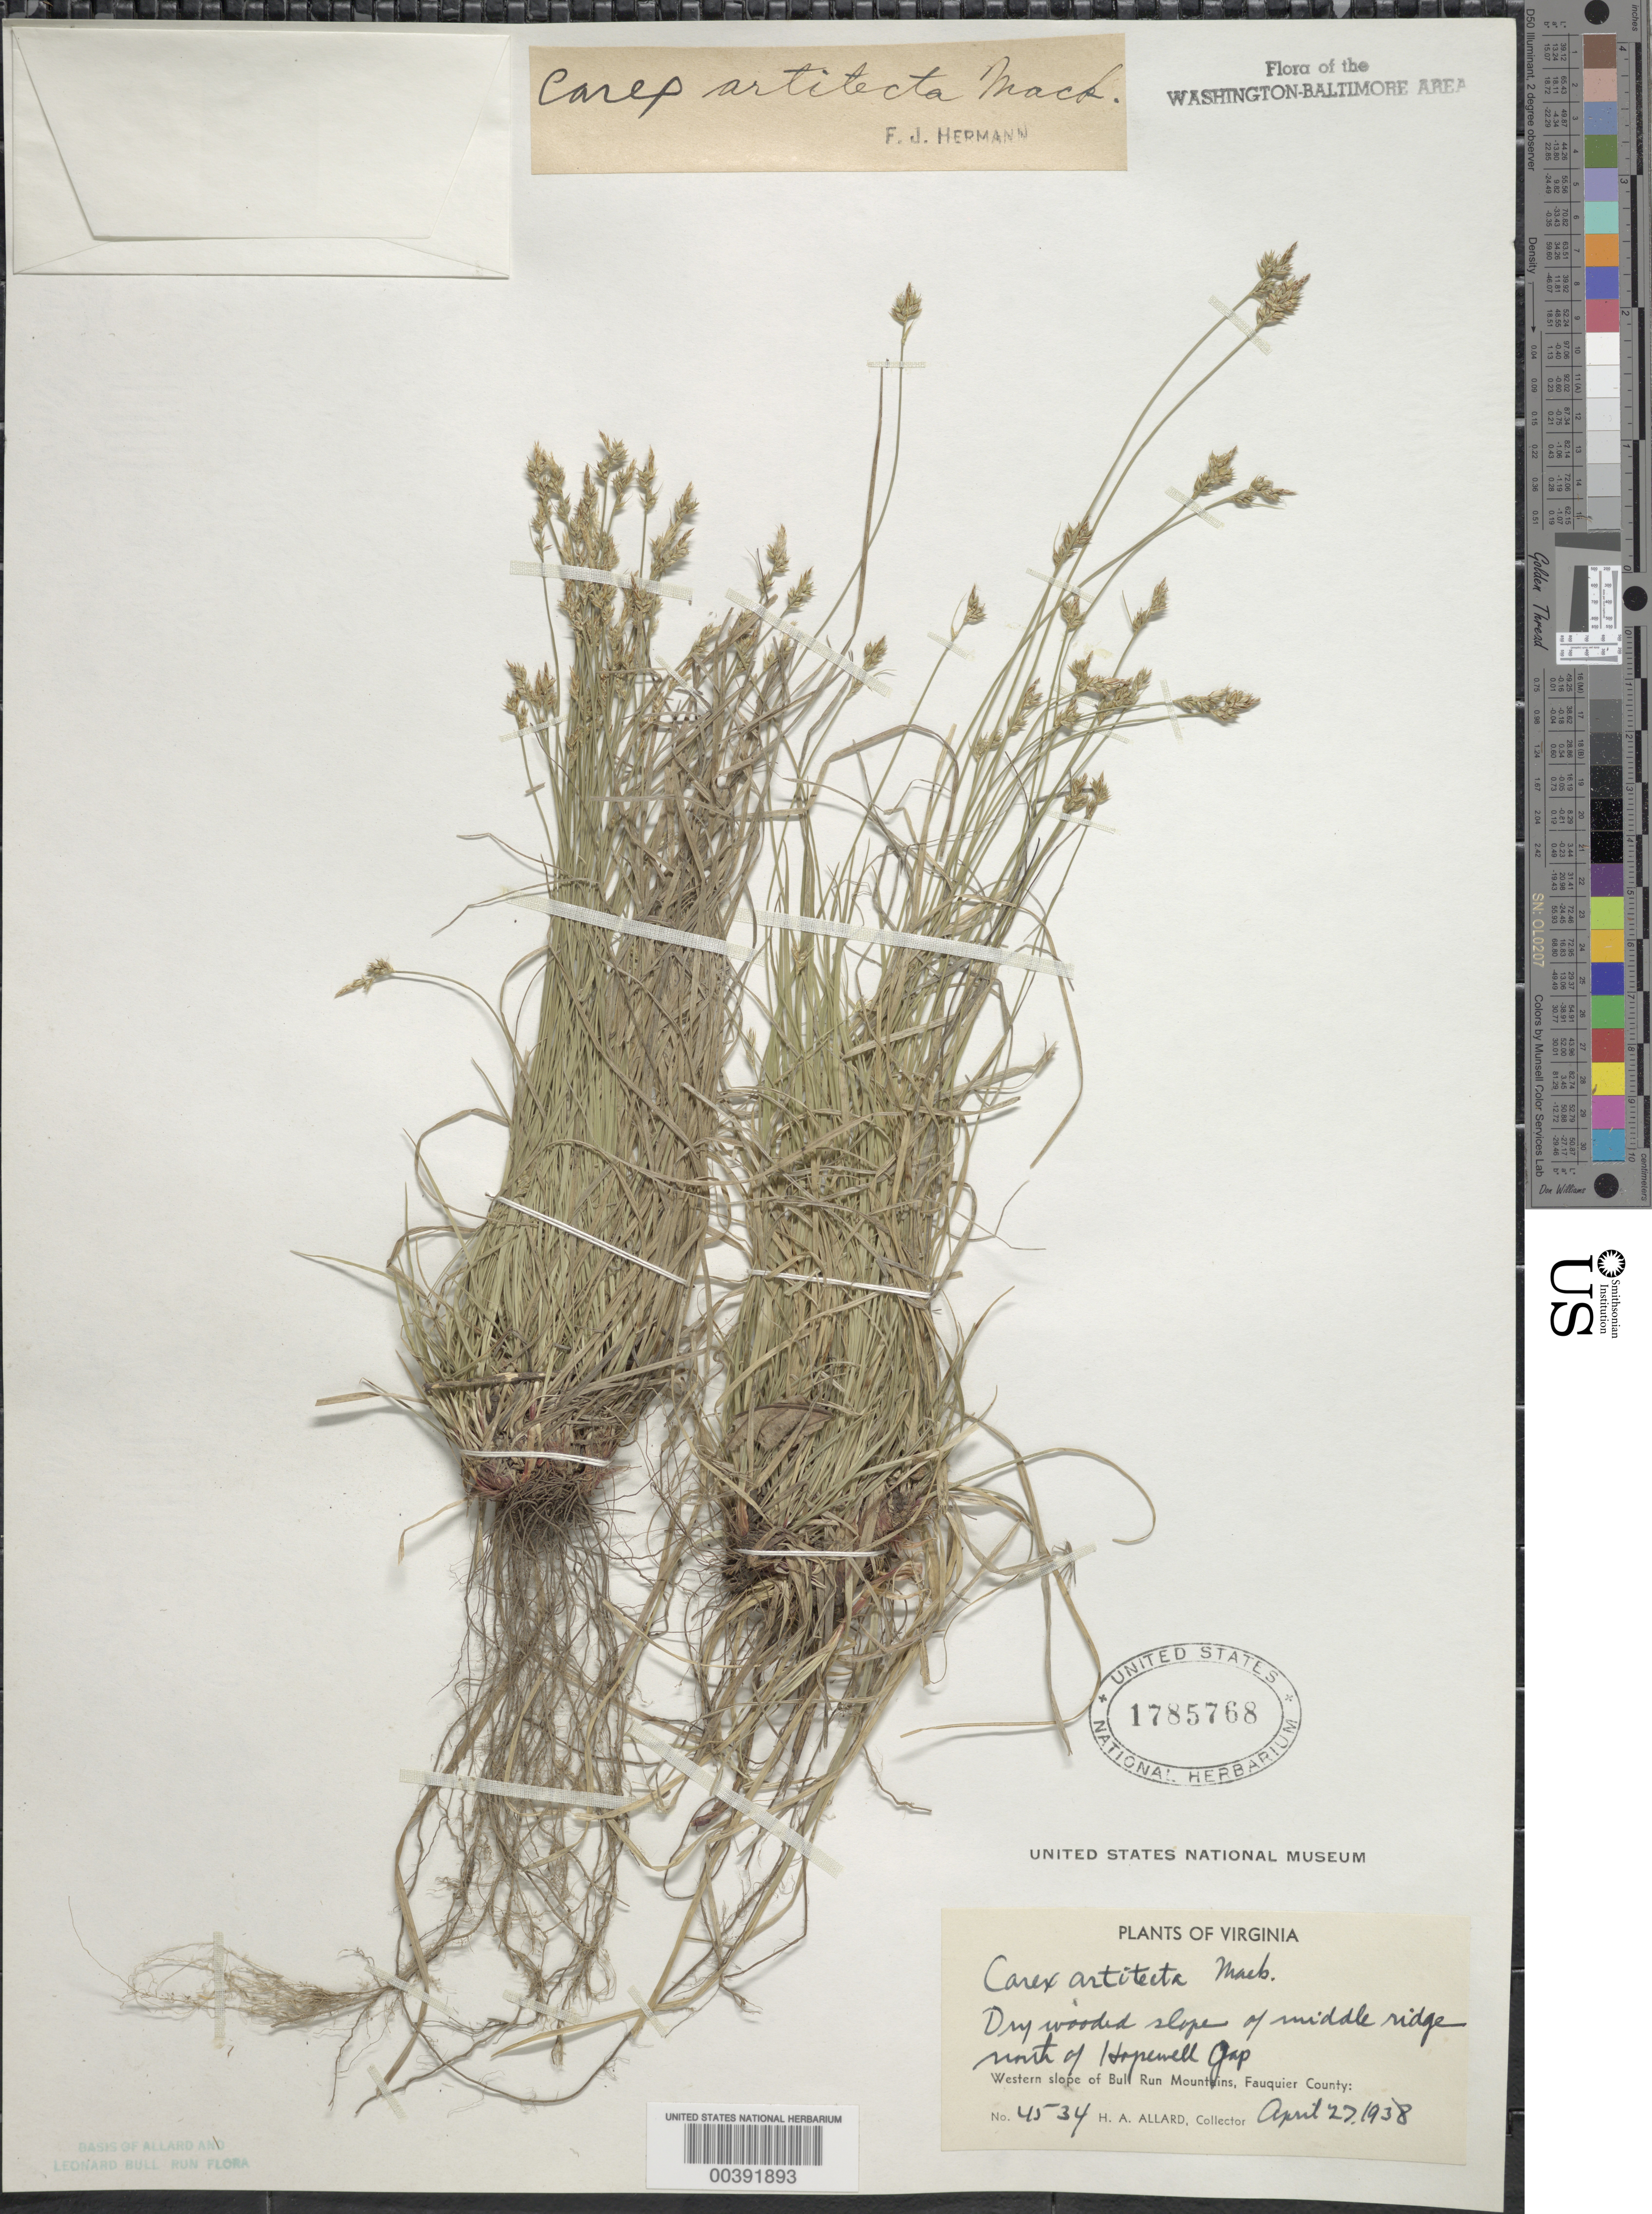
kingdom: Plantae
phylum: Tracheophyta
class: Liliopsida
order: Poales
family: Cyperaceae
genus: Carex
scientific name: Carex albicans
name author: Willd. ex Spreng.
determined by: Shetler, Stanwyn G., (US), NMNH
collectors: H. A. Allard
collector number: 4534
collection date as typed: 27 Apr 1938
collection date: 1938-04-27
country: United States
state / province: Virginia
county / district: Fauquier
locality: North of Hopewell Gap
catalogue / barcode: US 1785768